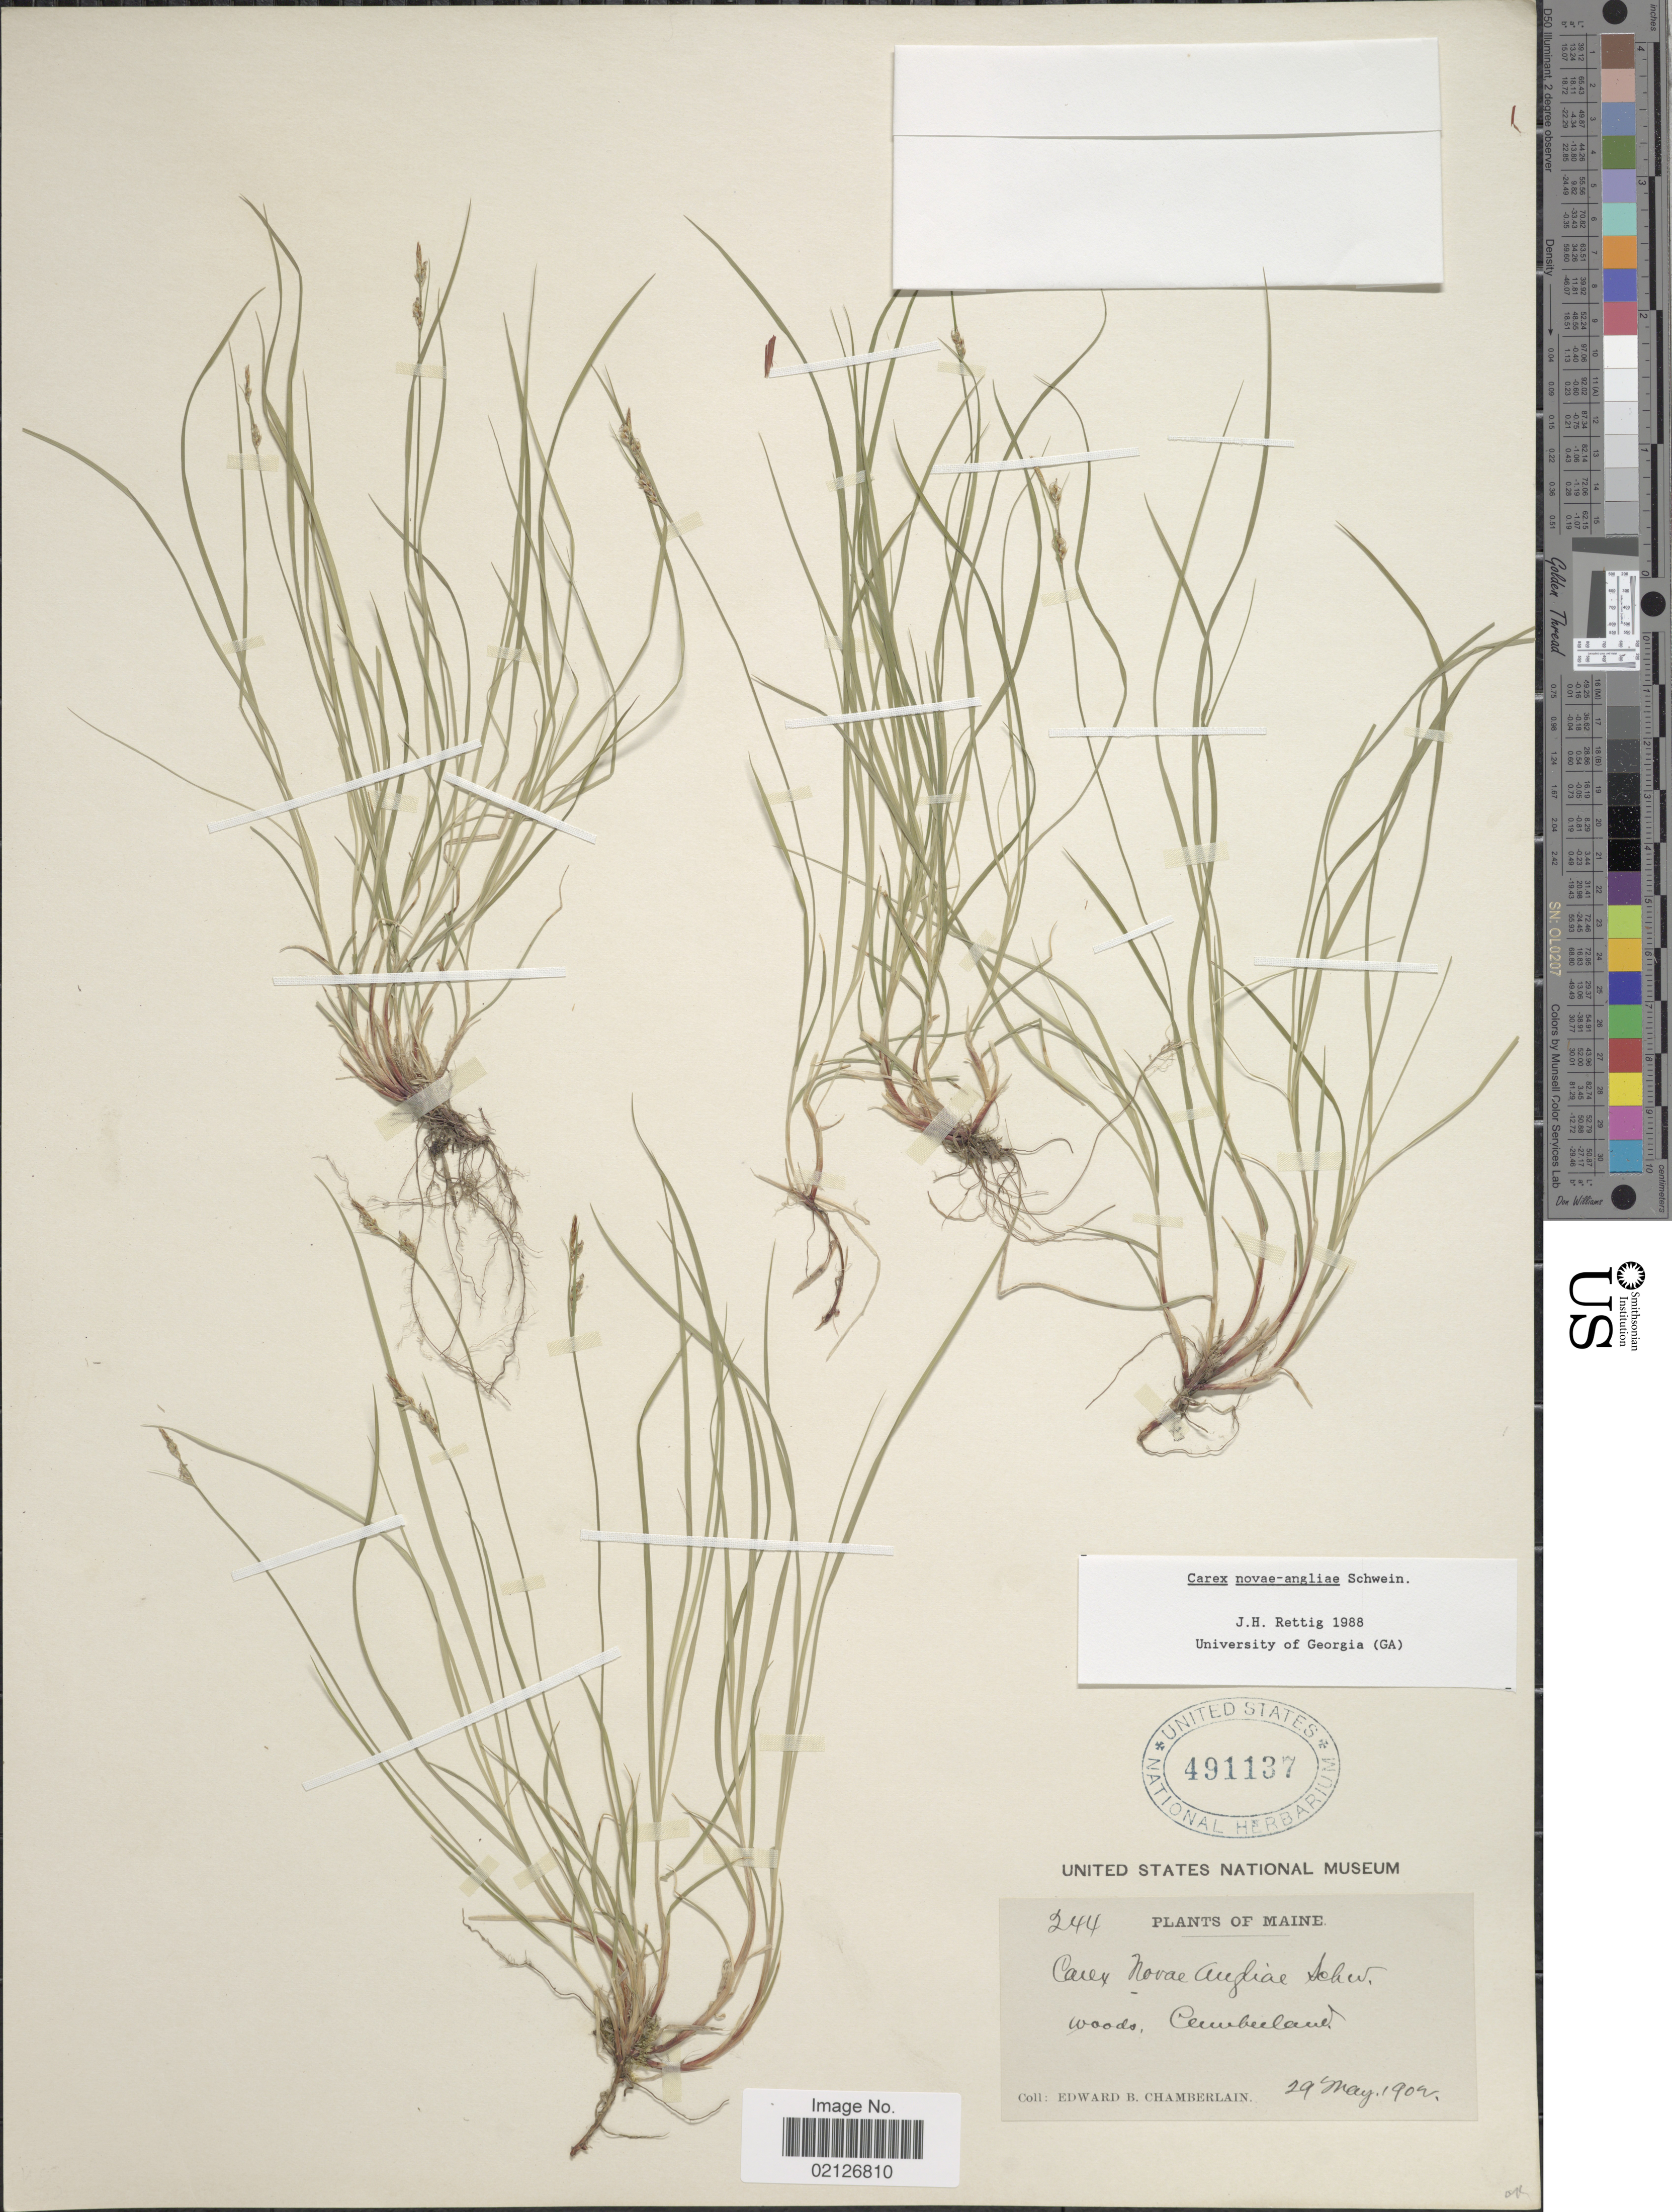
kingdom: Plantae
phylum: Tracheophyta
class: Liliopsida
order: Poales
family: Cyperaceae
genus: Carex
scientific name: Carex novae-angliae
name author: Schwein.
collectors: E. Chamberlain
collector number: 244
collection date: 1902-05-29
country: United States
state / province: Maine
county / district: Cumberland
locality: Cumberland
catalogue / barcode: US 491137